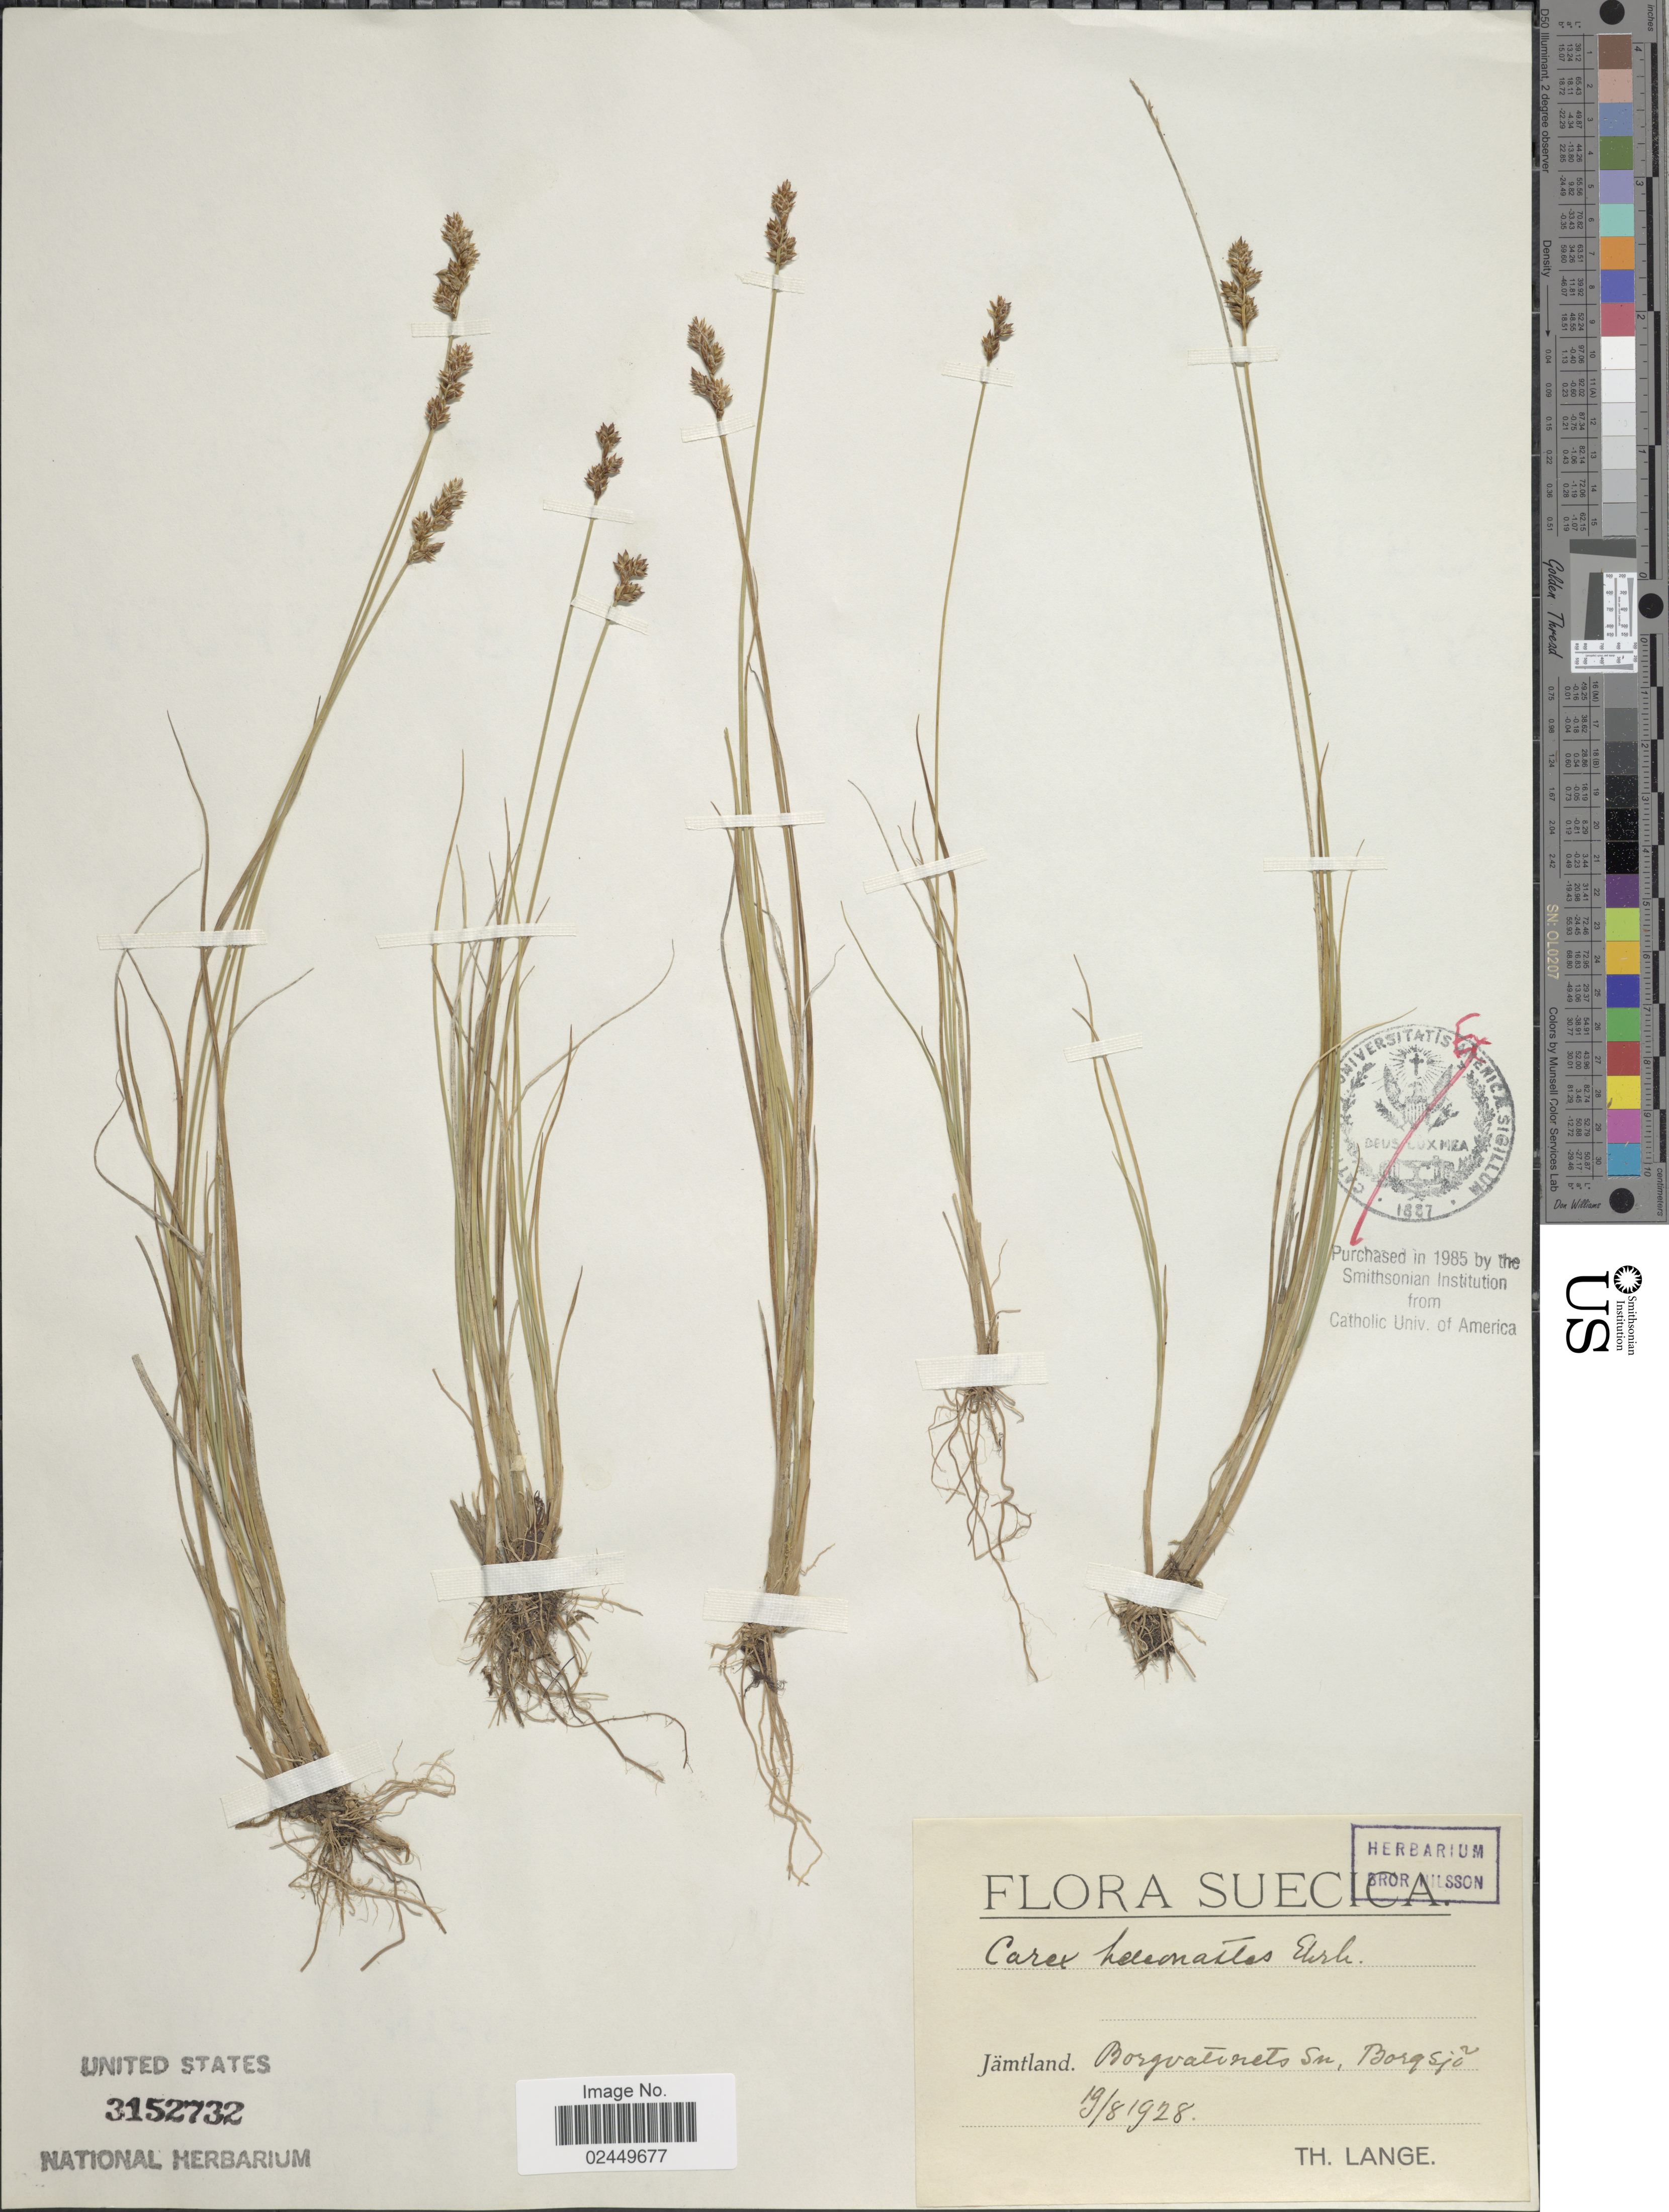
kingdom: Plantae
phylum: Tracheophyta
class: Liliopsida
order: Poales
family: Cyperaceae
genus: Carex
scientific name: Carex heleonastes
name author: Ehrh. ex L. f.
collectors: T. Lange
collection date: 1928-08-19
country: Sweden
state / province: Jämtland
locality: Suecica. Borgvattnet sn. Borgsjö.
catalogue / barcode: US 3152732